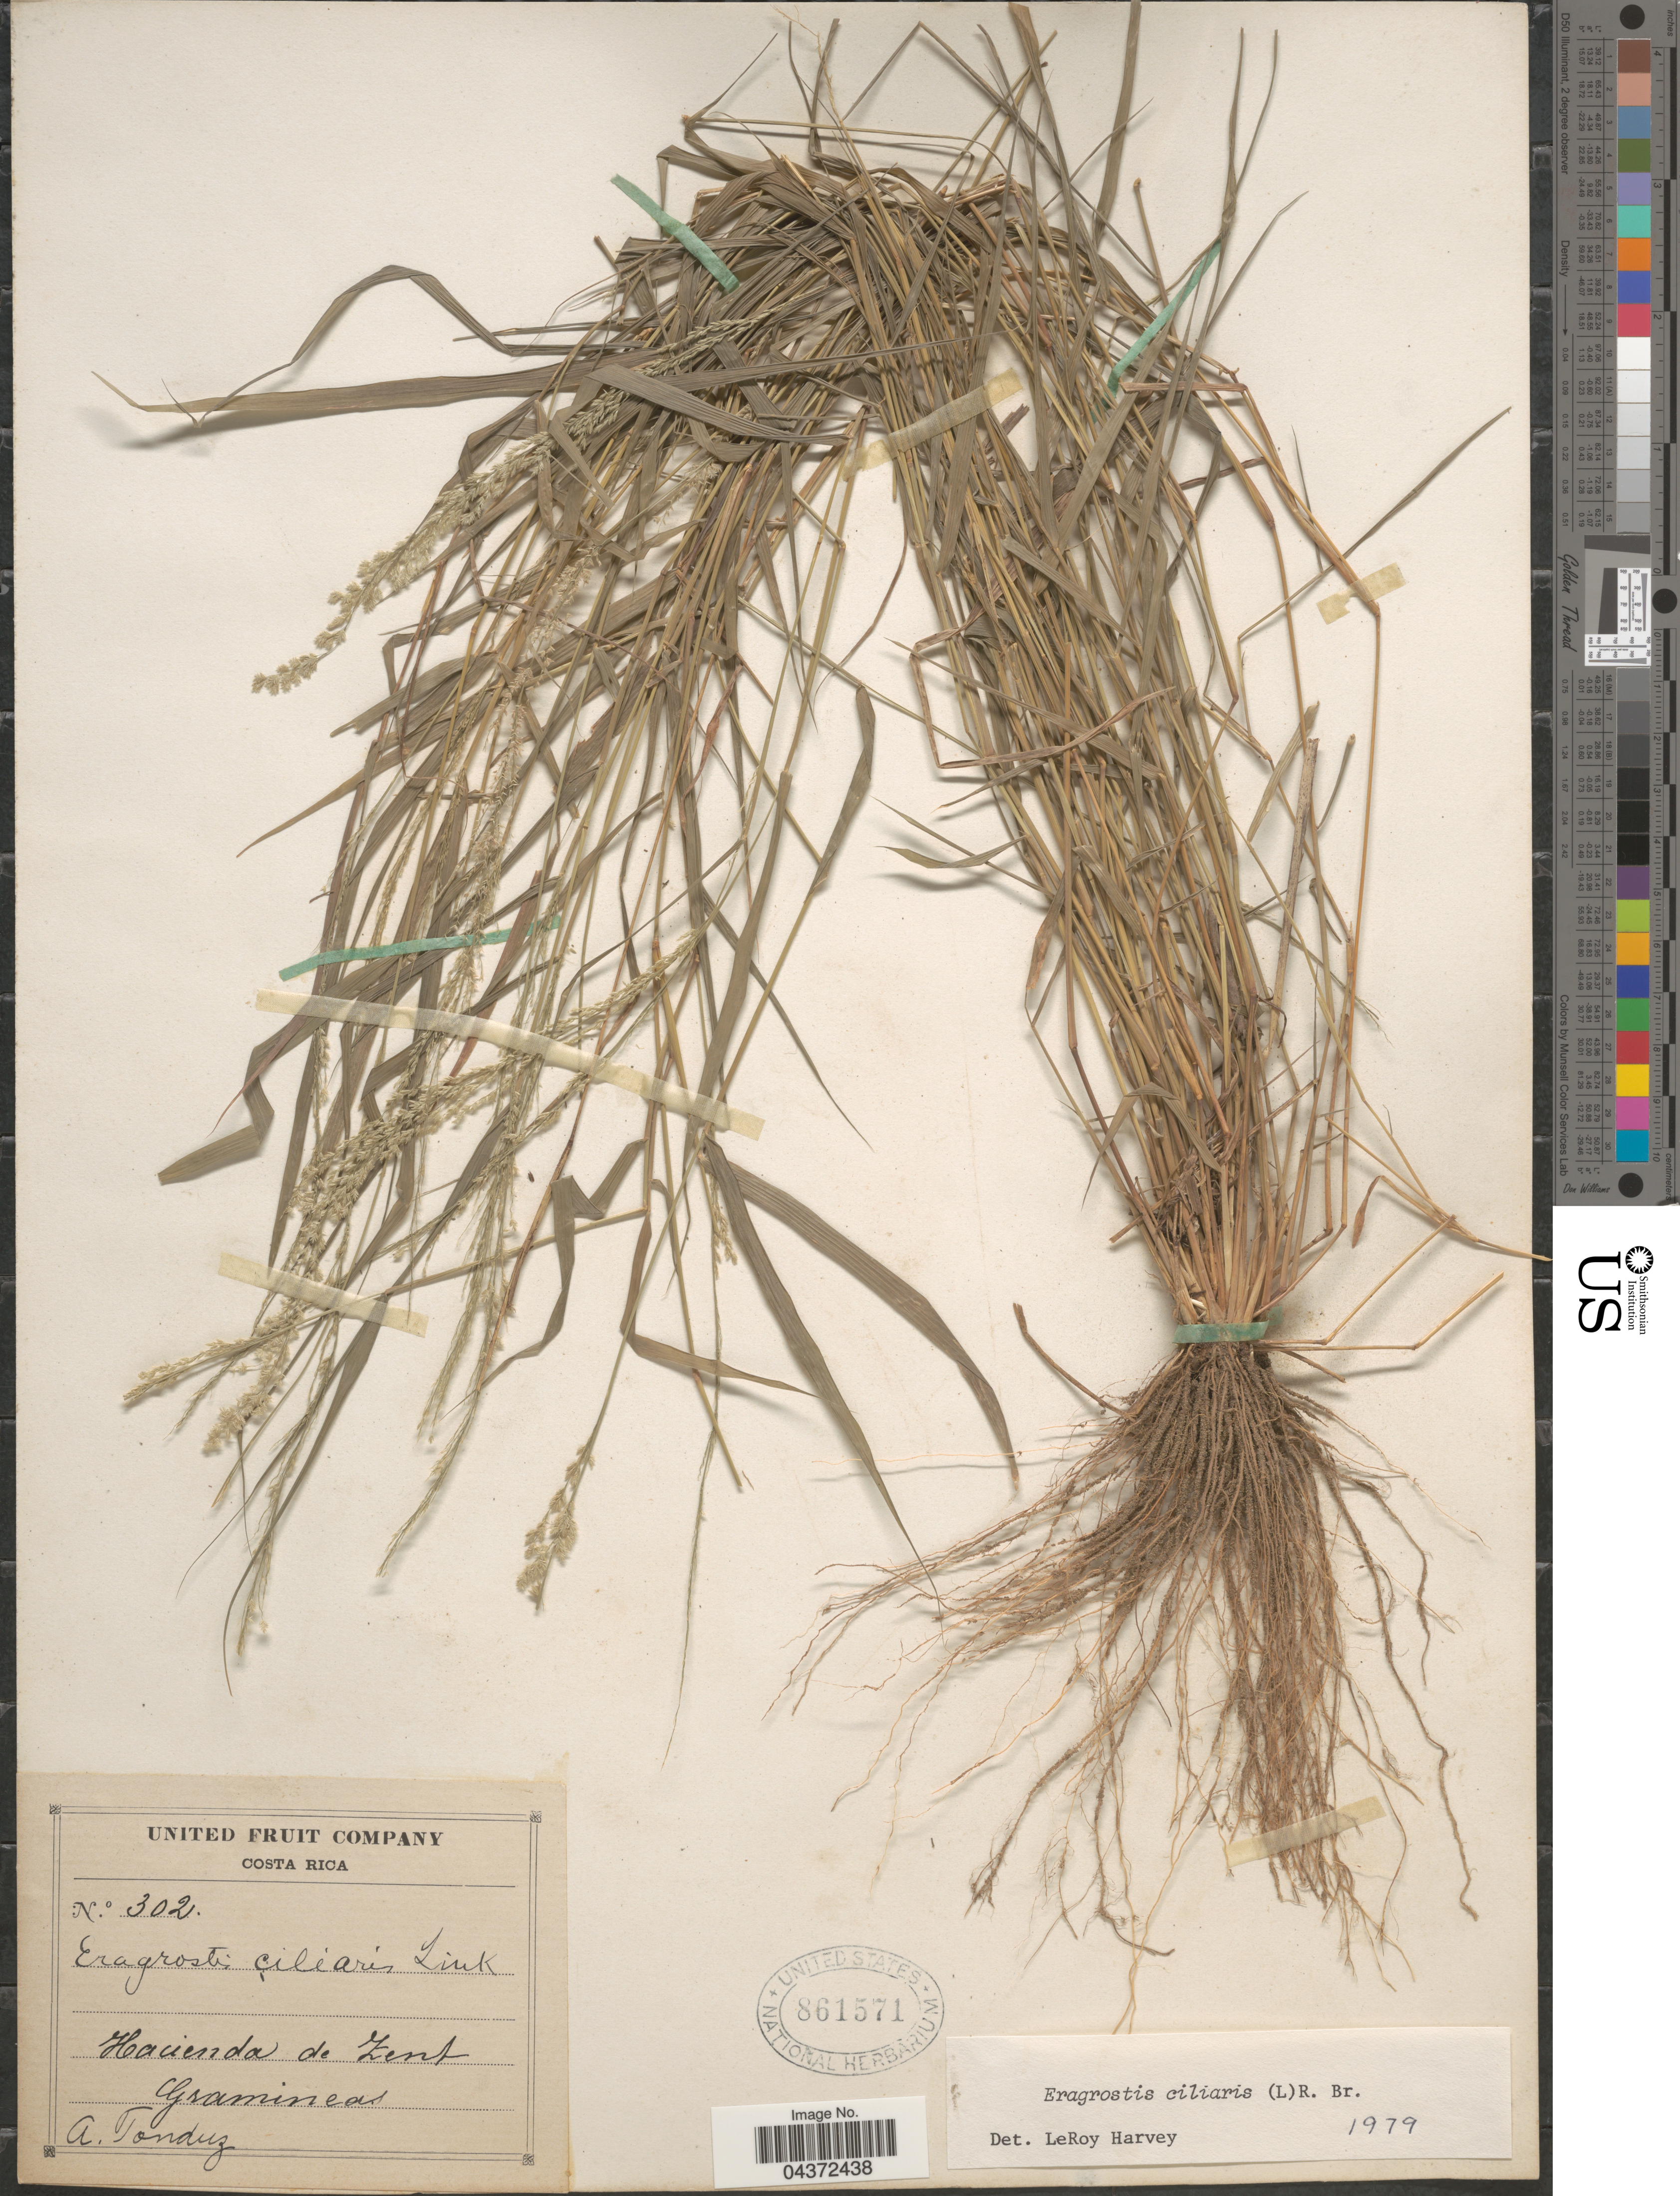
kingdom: Plantae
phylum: Tracheophyta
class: Liliopsida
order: Poales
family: Poaceae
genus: Eragrostis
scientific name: Eragrostis ciliaris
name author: (L.) R. Br.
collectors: A. Tonduz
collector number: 302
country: Costa Rica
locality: Hacienda de Zent.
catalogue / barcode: US 861571